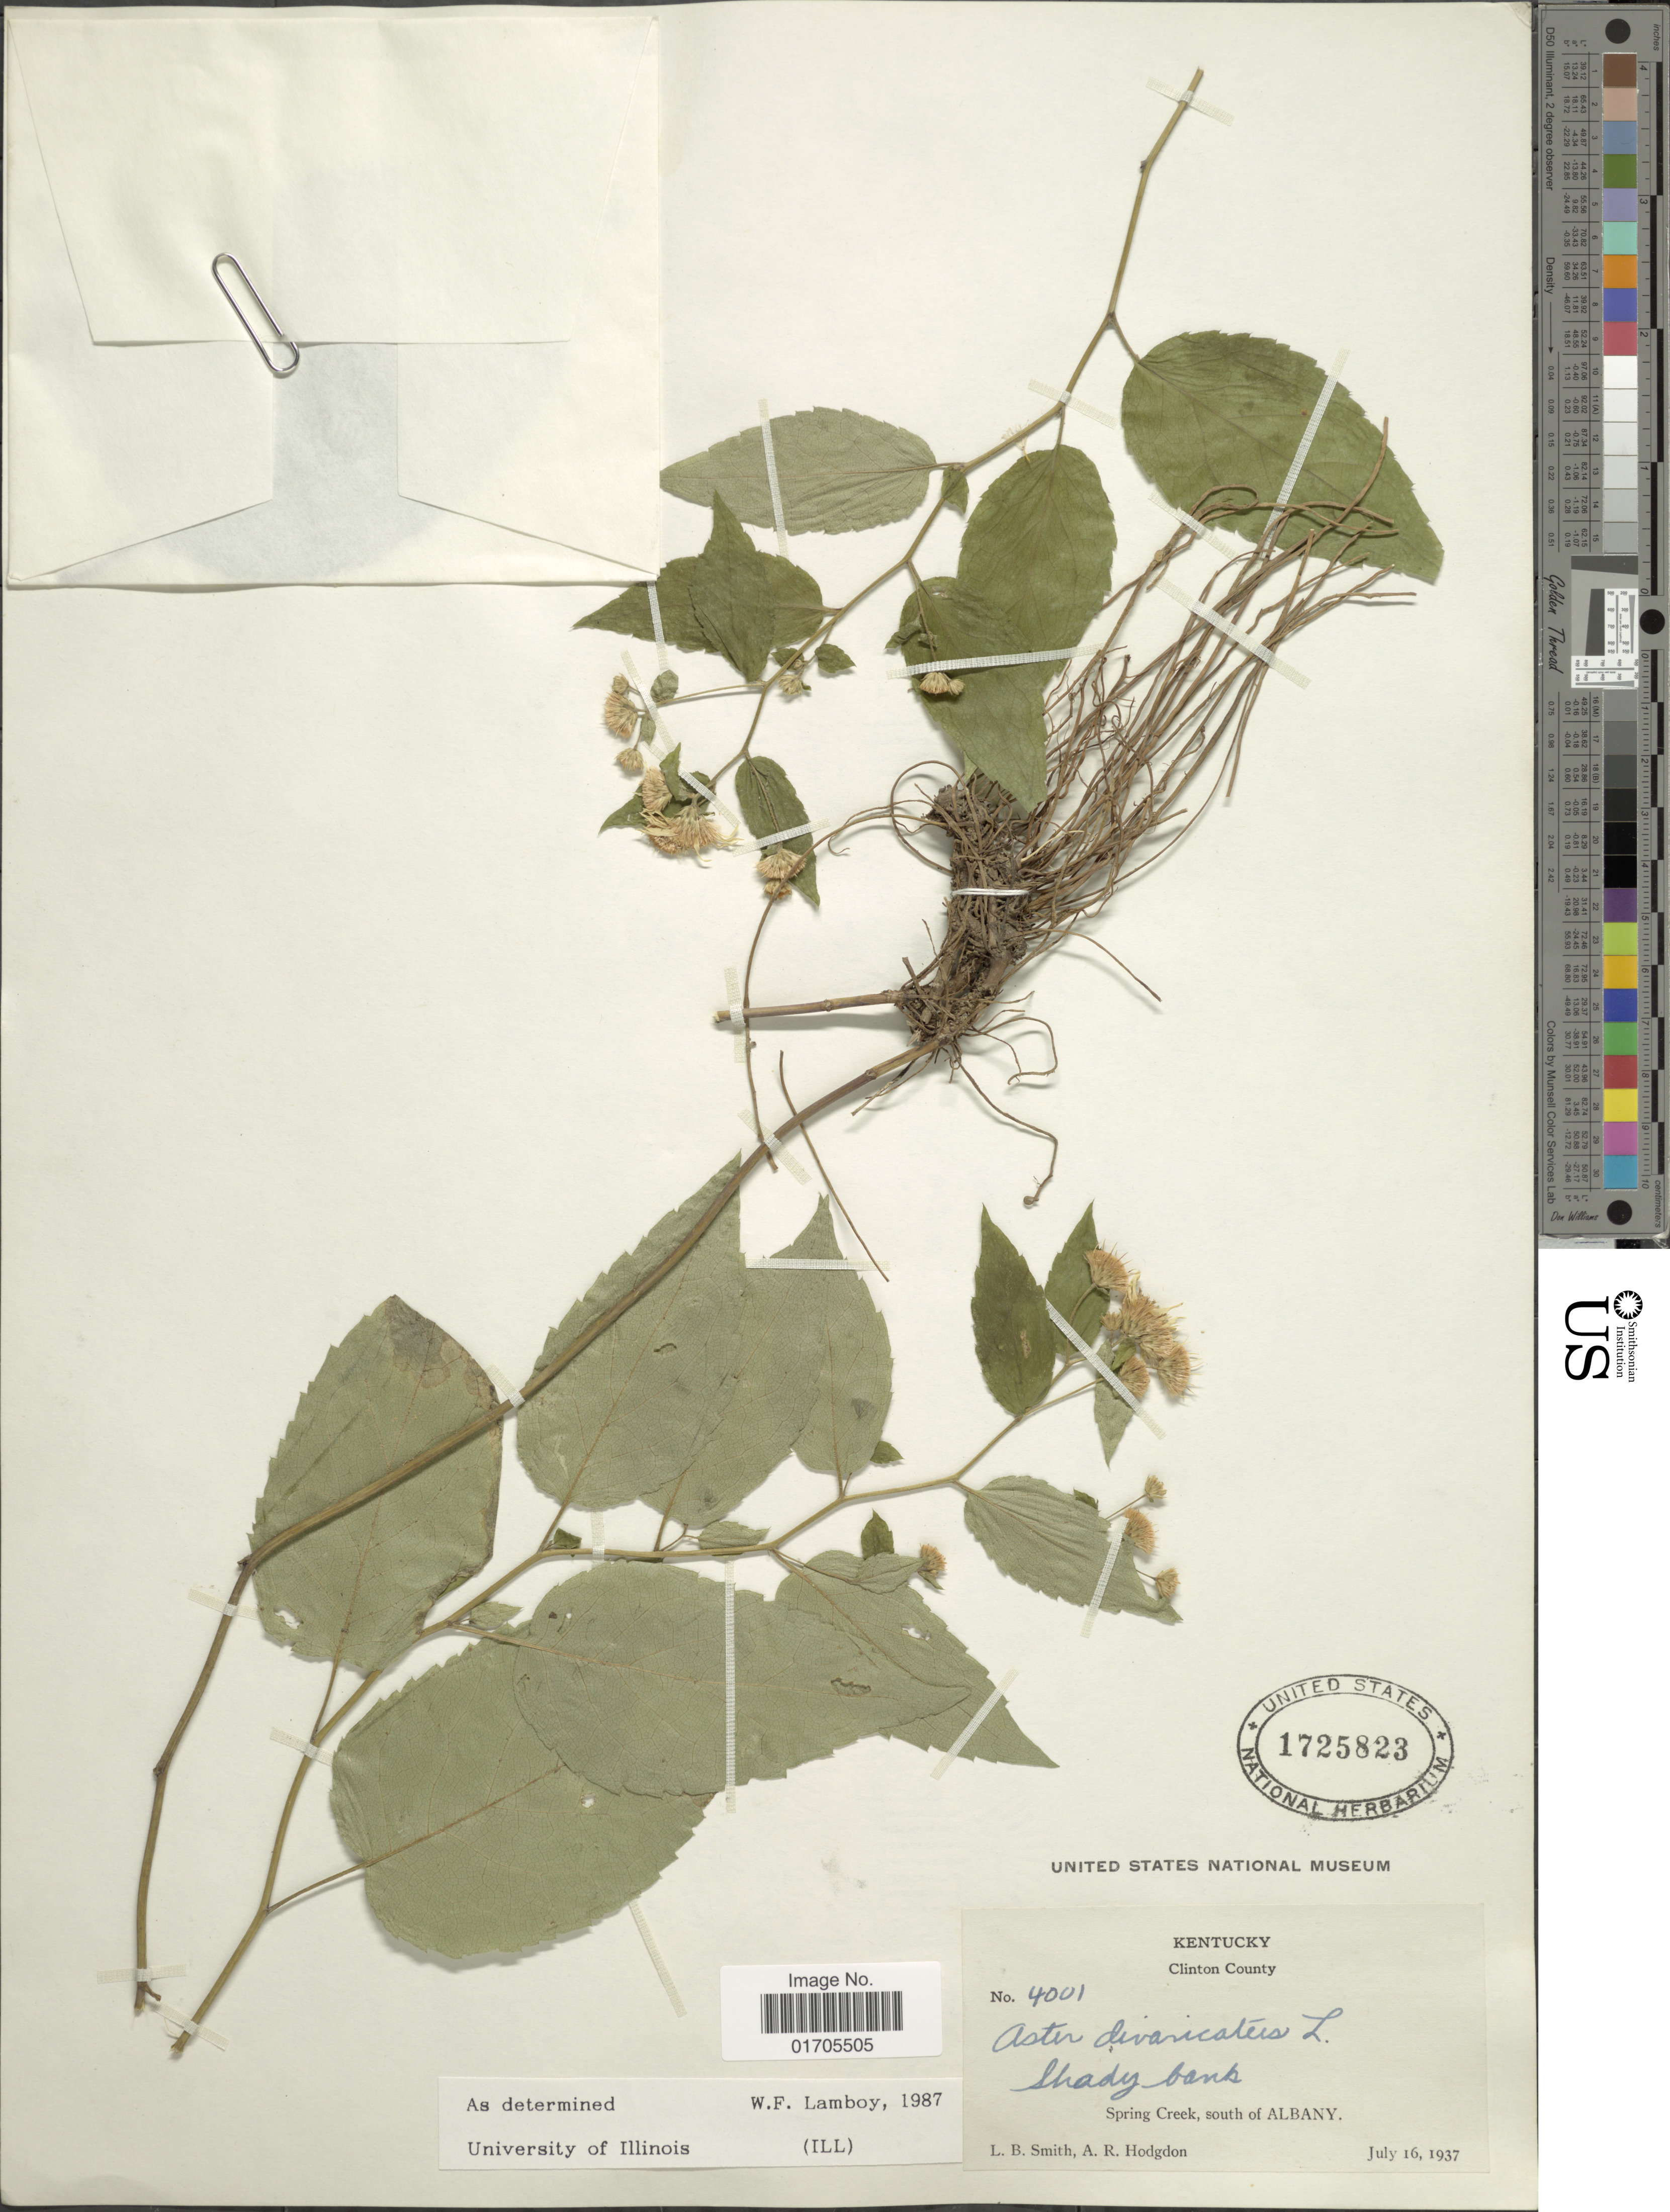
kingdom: Plantae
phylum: Tracheophyta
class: Magnoliopsida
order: Asterales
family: Asteraceae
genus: Eurybia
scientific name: Eurybia divaricata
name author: (L.) G.L. Nesom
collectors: L. Smith & A. R. Hodgdon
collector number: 4001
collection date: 1937-07-16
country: United States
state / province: Kentucky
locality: Kentucky. Clinton County. Shady banks. Spring Creek, south of Albany.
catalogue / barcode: US 1725823